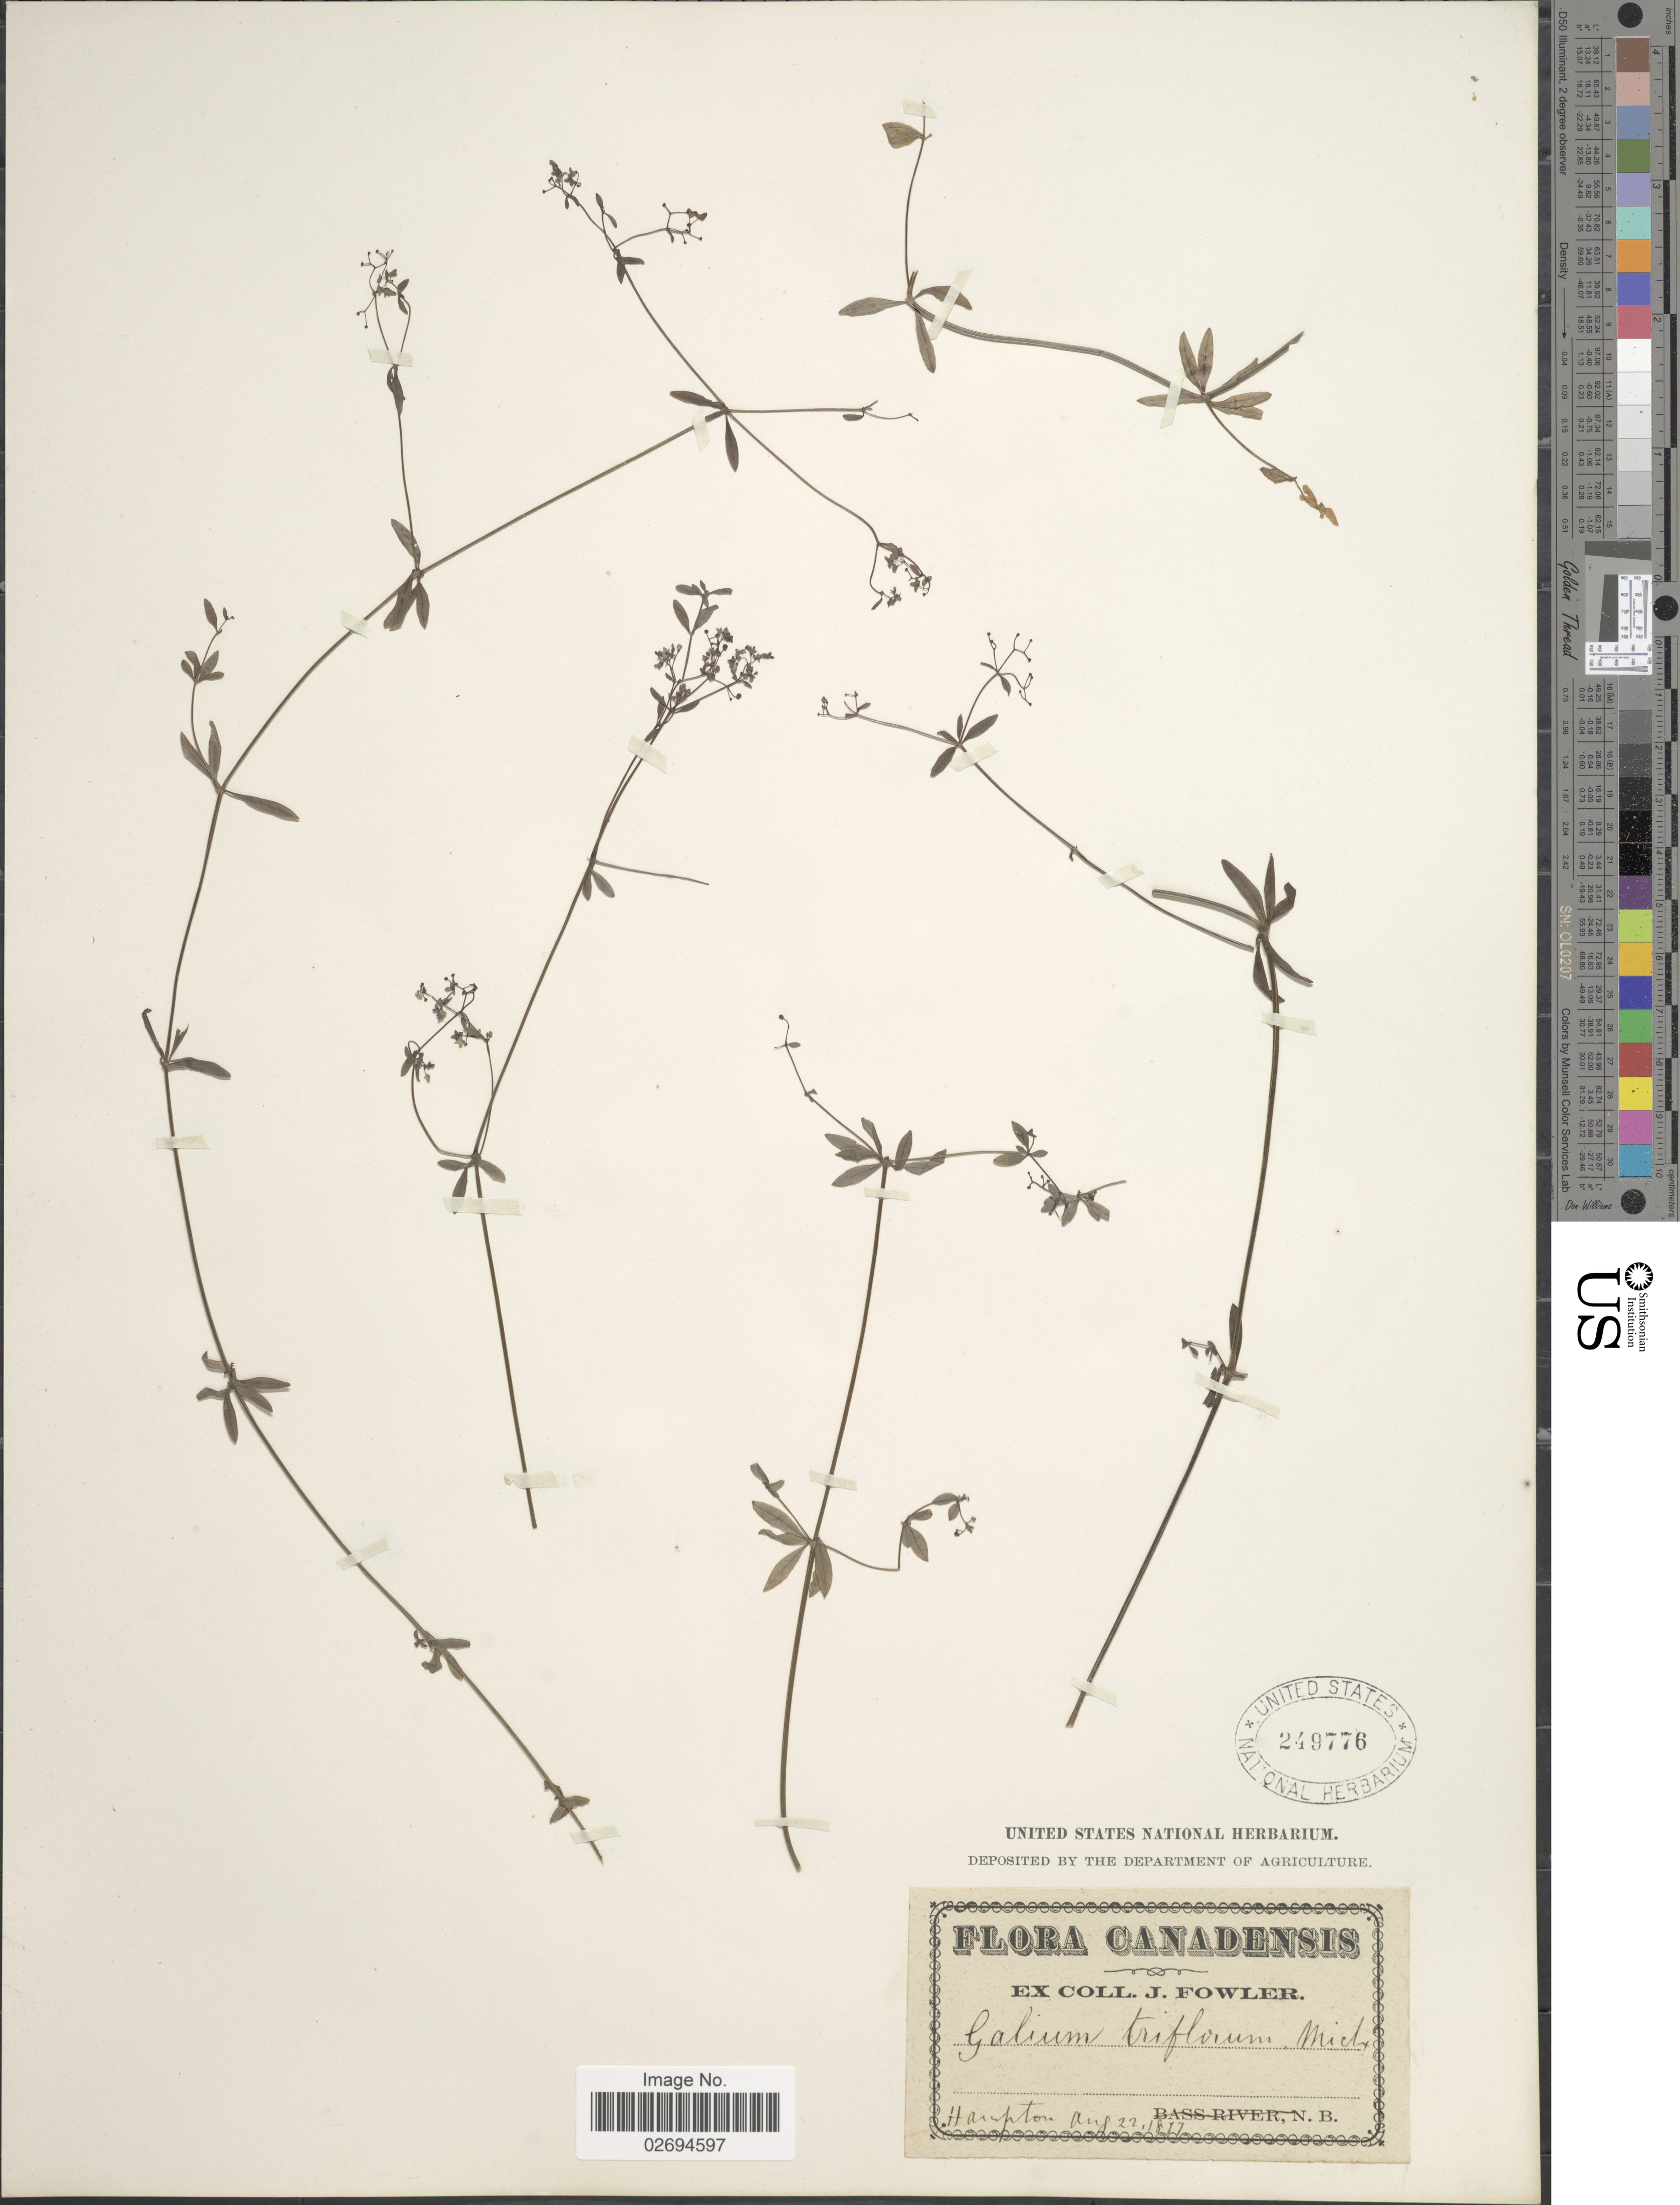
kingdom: Plantae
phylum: Tracheophyta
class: Magnoliopsida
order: Gentianales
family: Rubiaceae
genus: Galium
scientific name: Galium triflorum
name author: Michx.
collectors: J. P. Fowler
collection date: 1877-08-22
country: Canada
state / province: New Brunswick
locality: Hampton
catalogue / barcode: US 249776